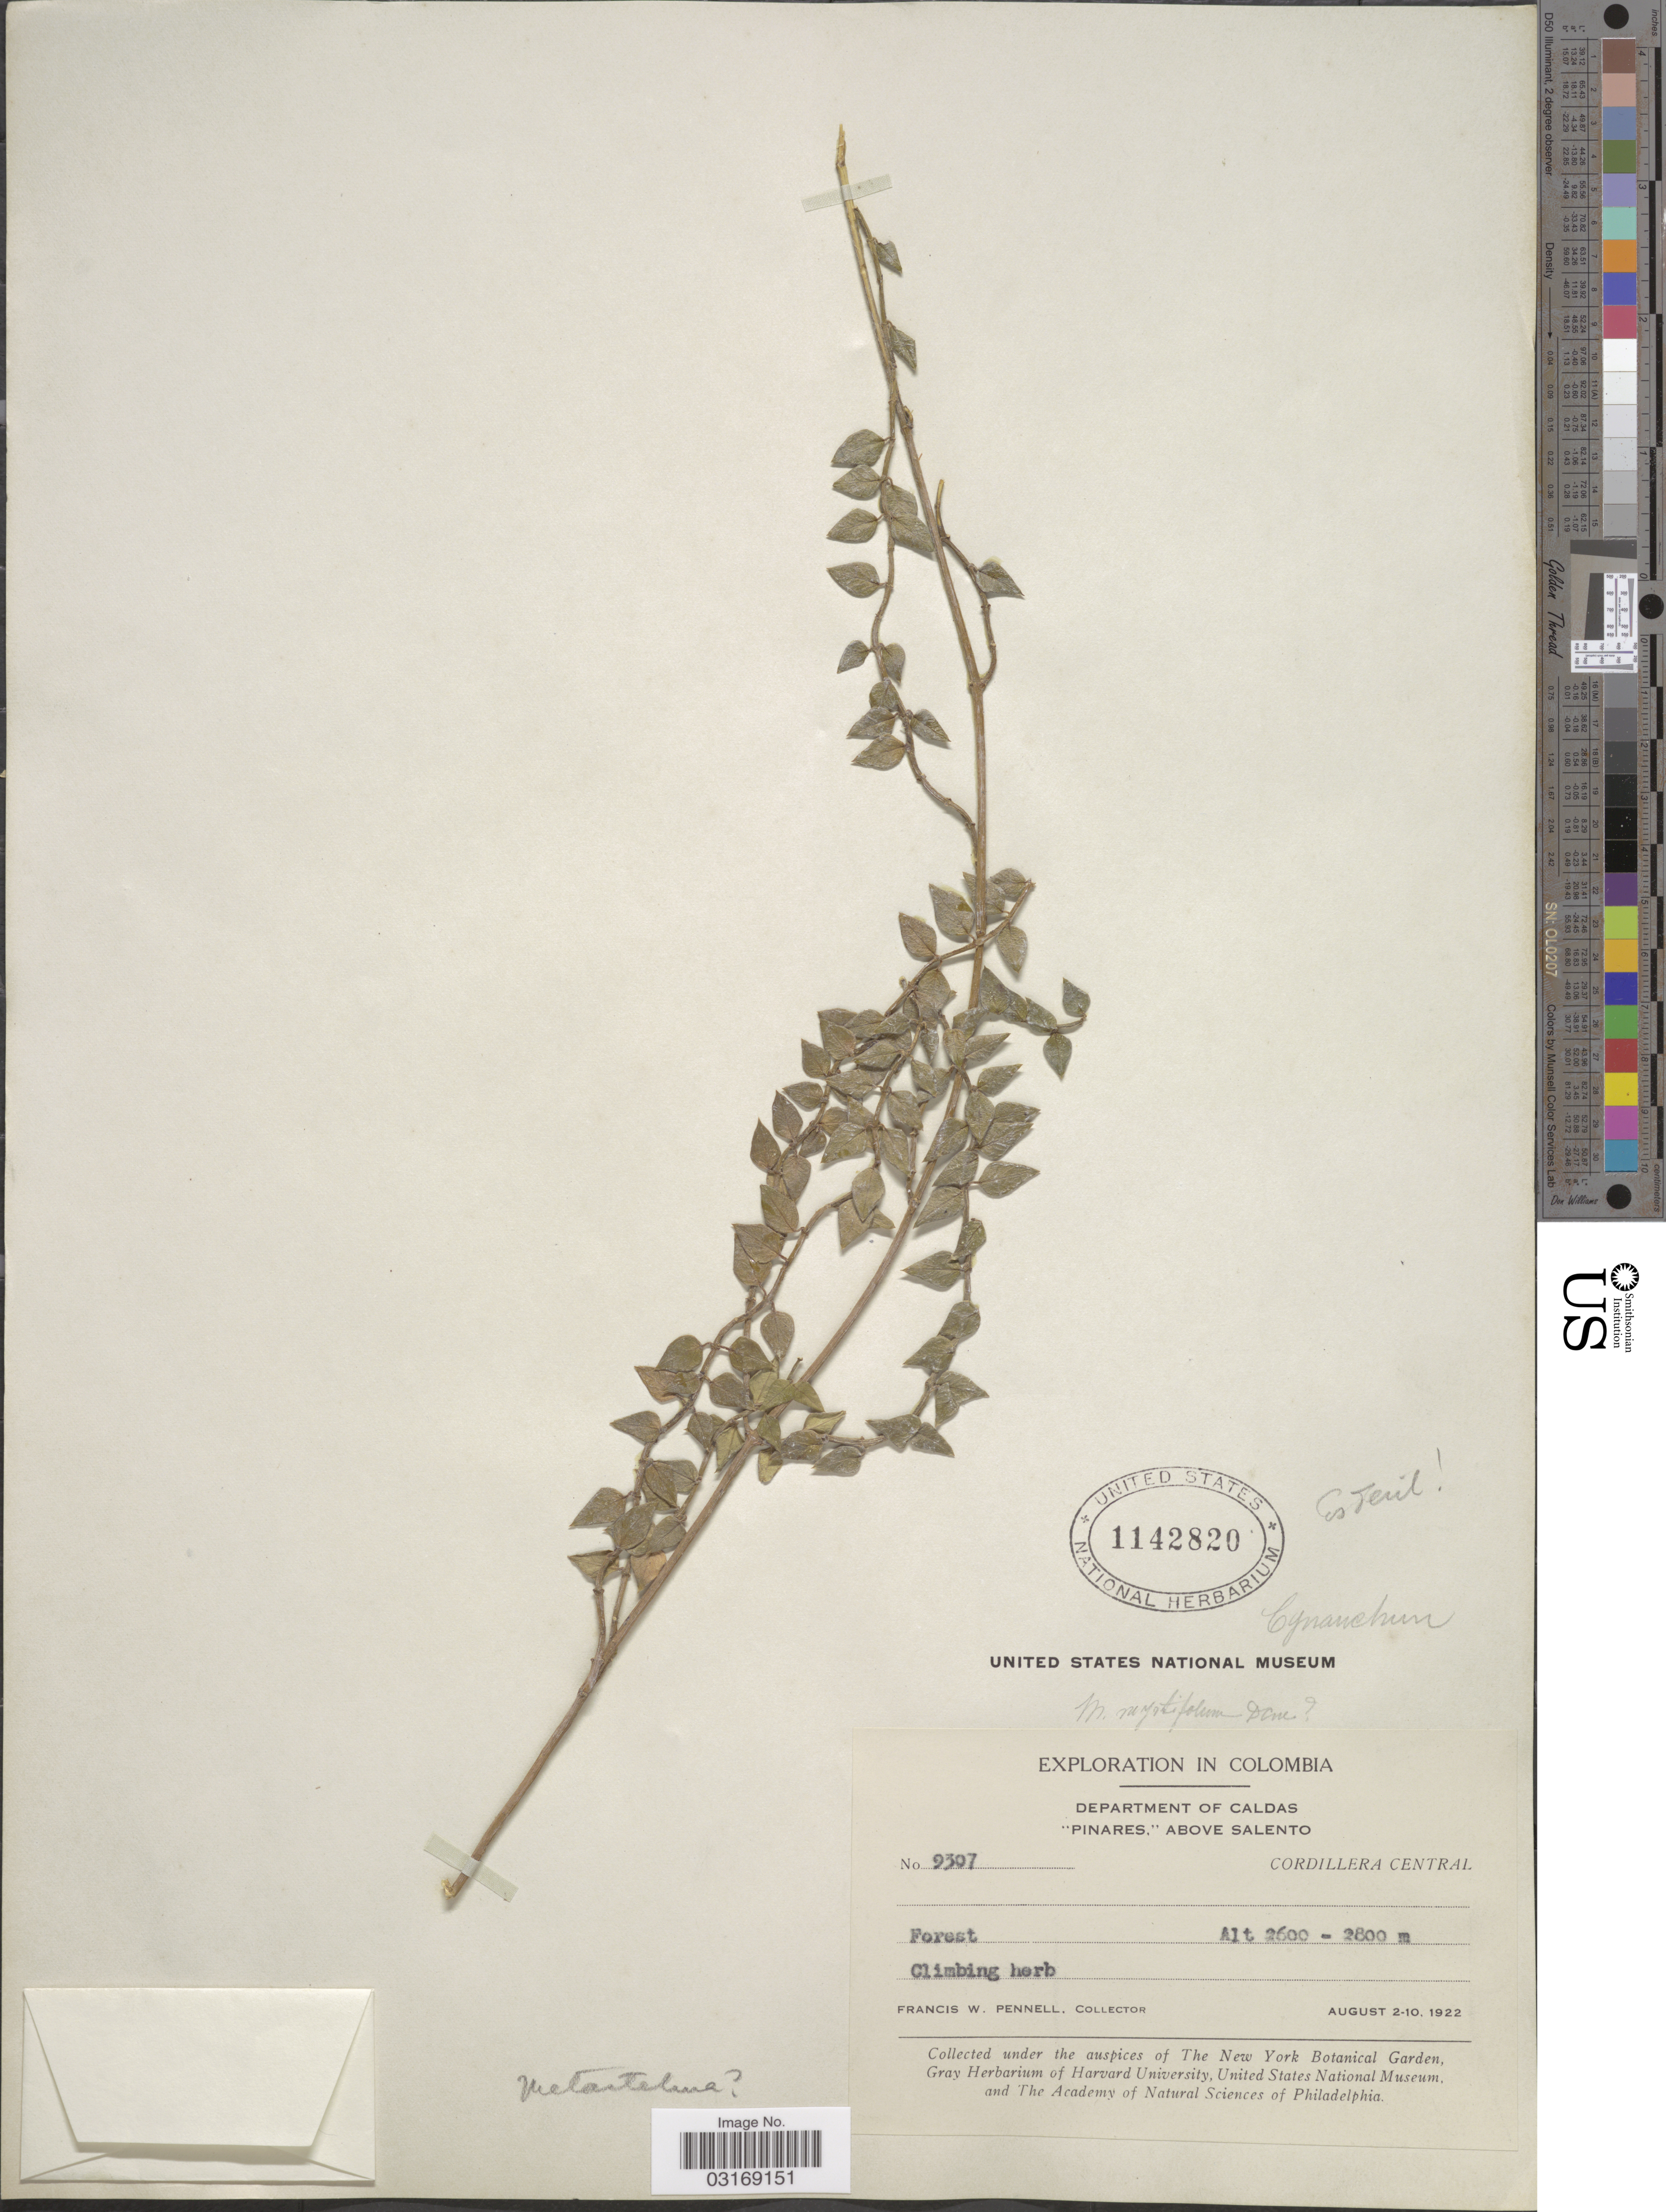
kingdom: Plantae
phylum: Tracheophyta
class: Magnoliopsida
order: Gentianales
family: Apocynaceae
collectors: F. W. Pennell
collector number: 9307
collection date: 1922-08-02/1922-08-10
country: Colombia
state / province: Caldas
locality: Department of Caldas "Pinares", above Salento. Cordillera Central.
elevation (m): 2600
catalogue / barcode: US 1142820